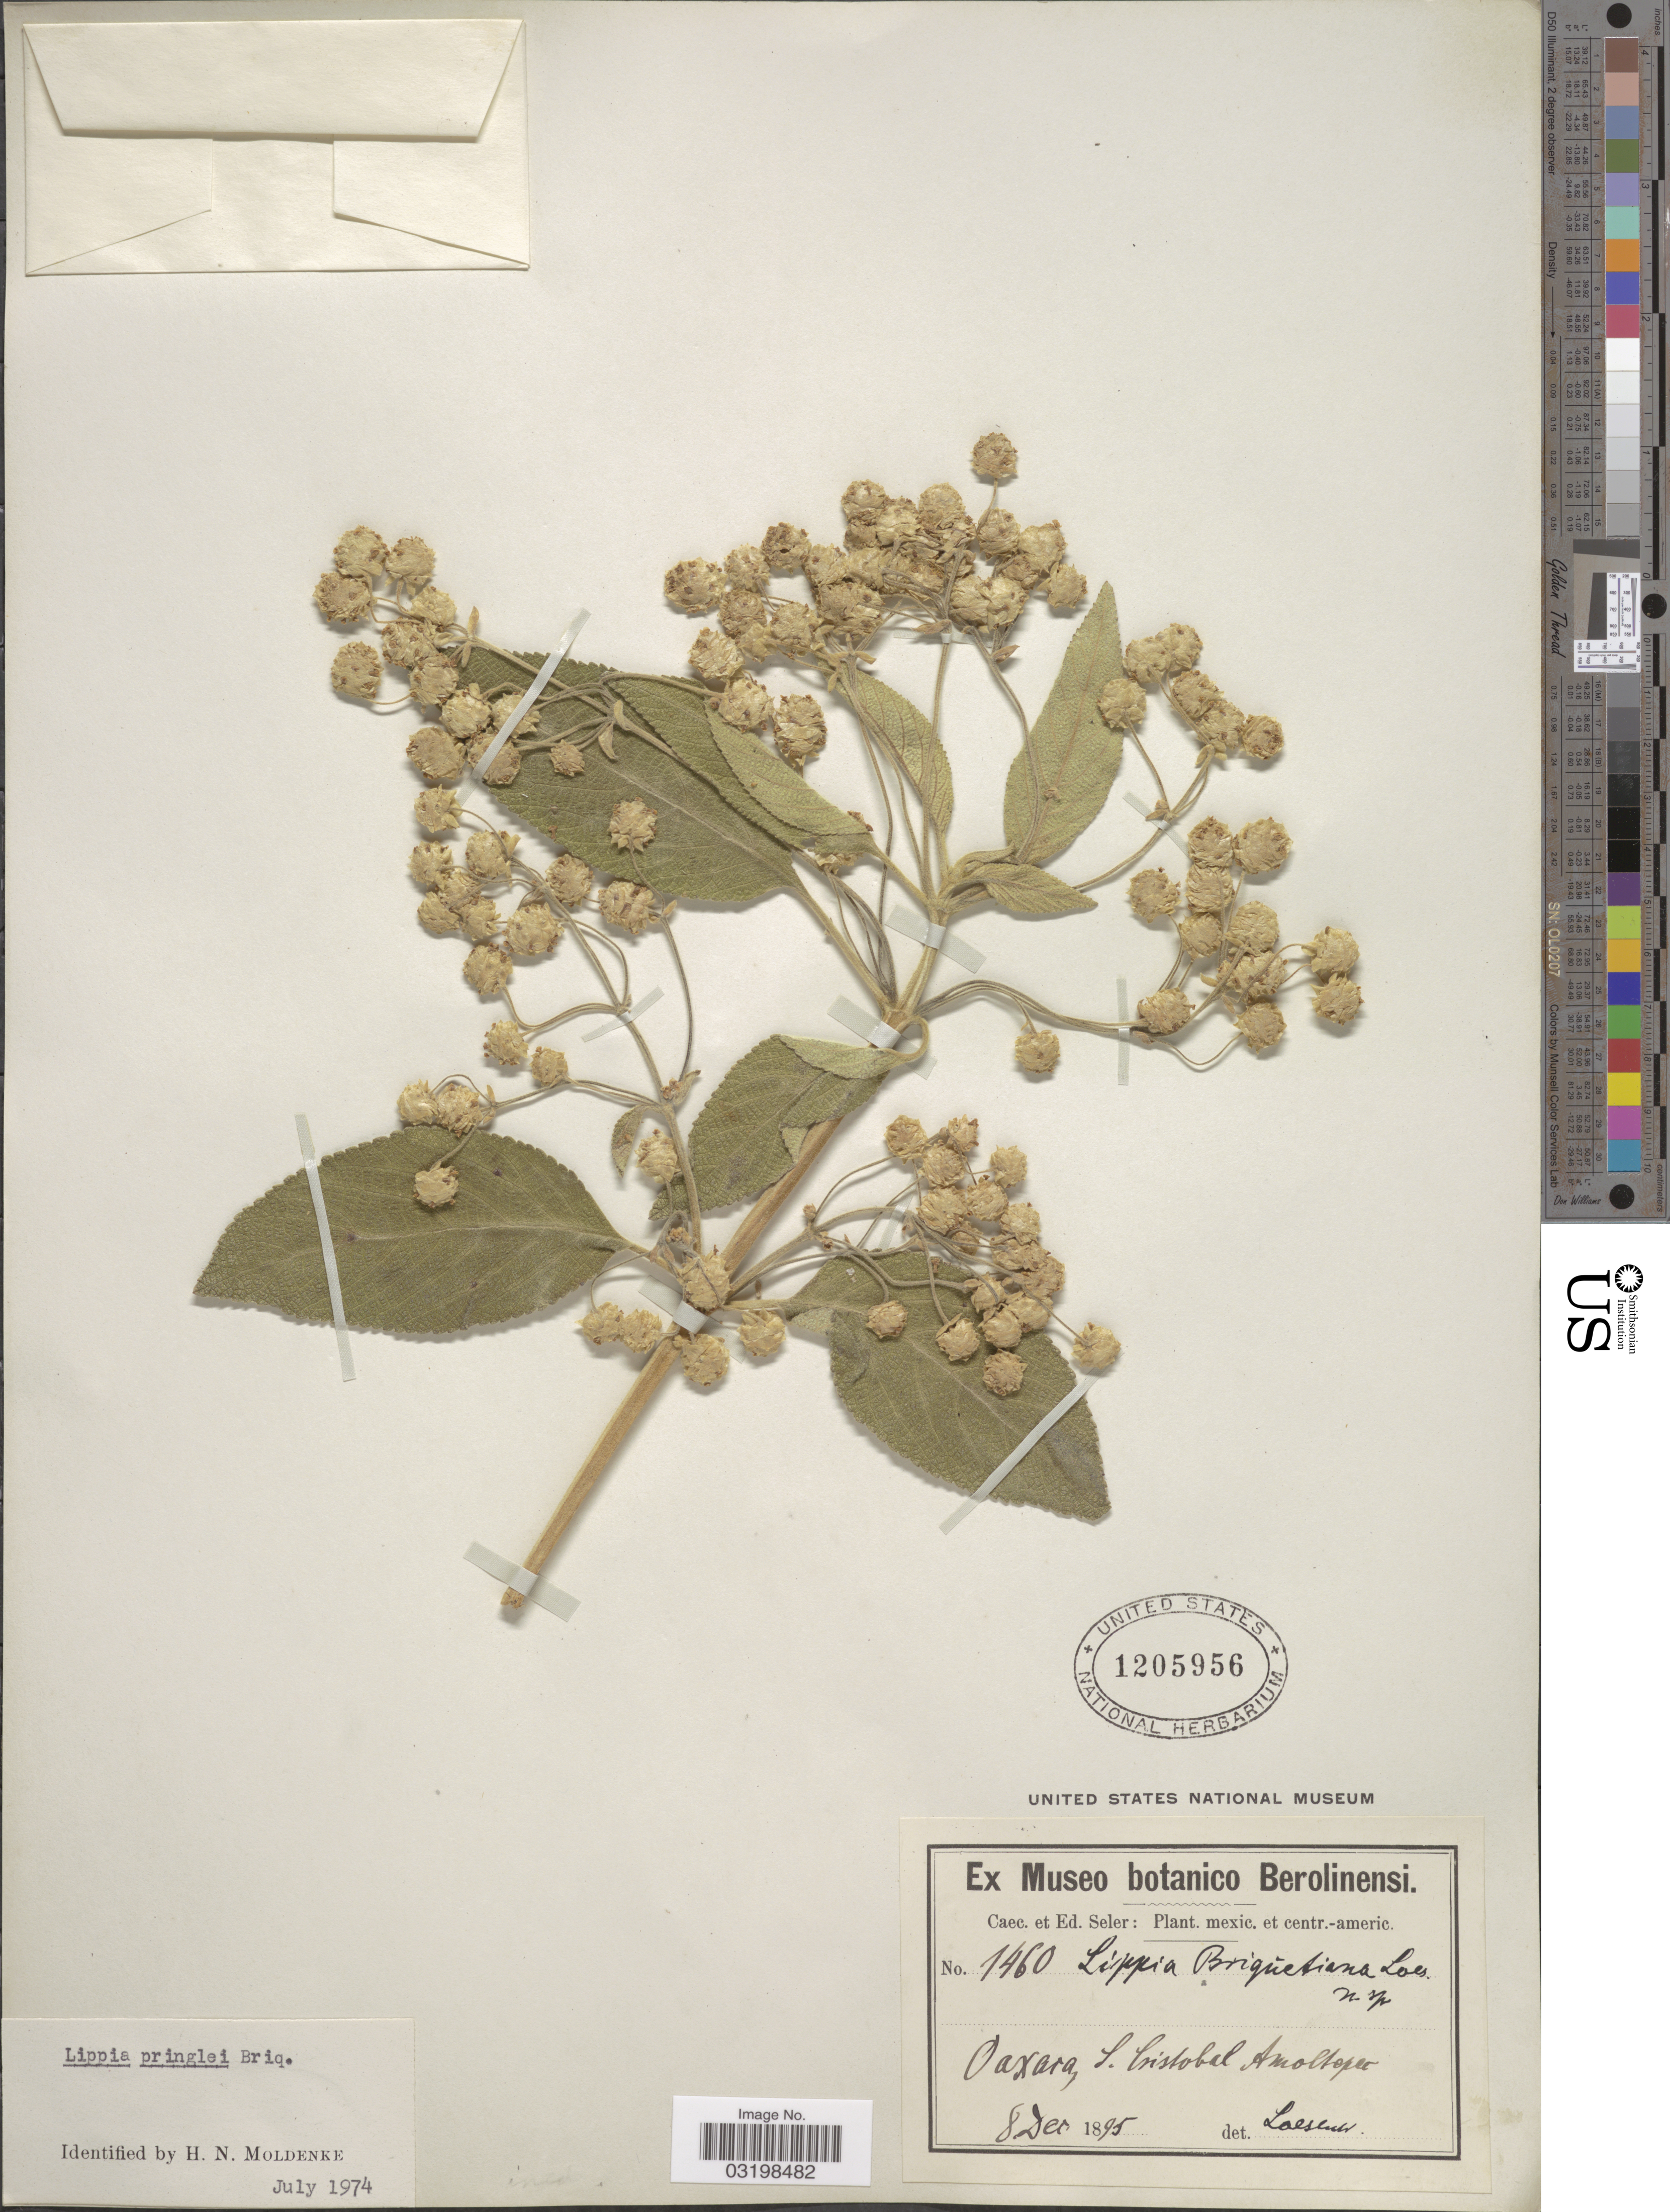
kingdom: Plantae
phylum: Tracheophyta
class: Magnoliopsida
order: Lamiales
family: Verbenaceae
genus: Lippia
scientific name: Lippia umbellata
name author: Cav.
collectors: ex Caec. et Ed Seler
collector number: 1460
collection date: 1895-12-08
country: Mexico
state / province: Oaxaca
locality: S. Cristobal Amoltepec.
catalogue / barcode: US 1205956